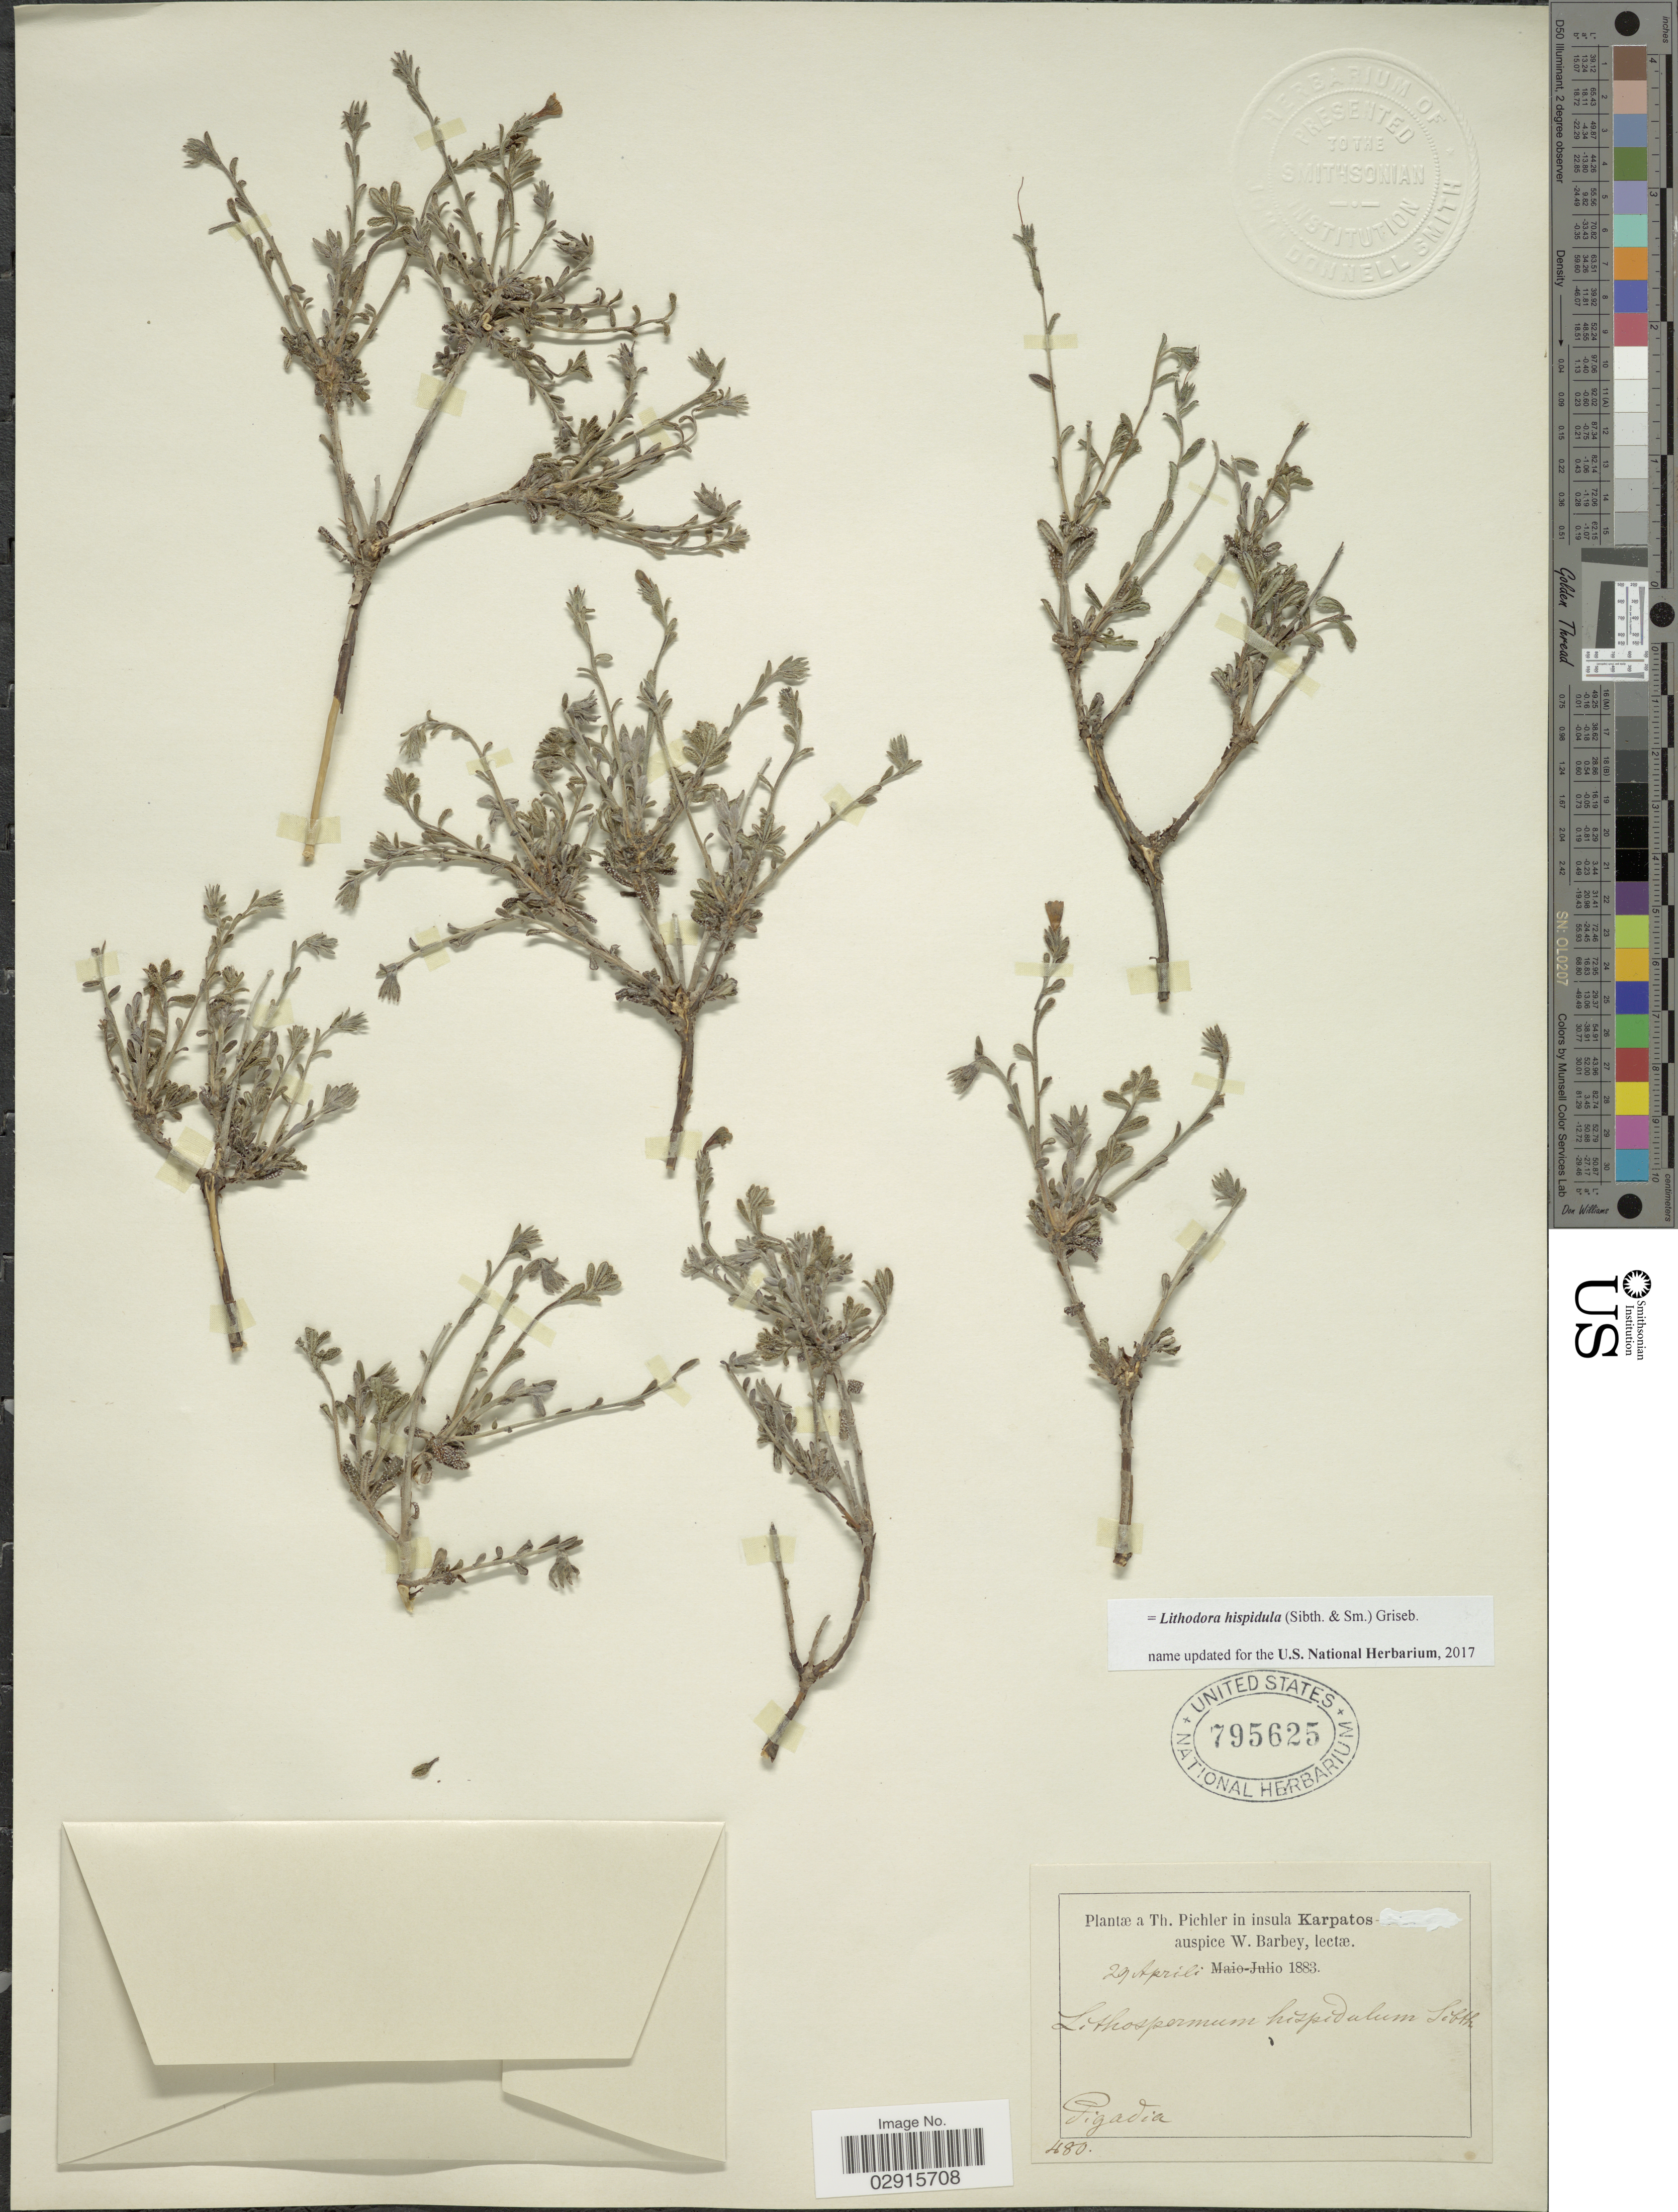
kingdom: Plantae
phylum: Tracheophyta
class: Magnoliopsida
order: Boraginales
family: Boraginaceae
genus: Lithodora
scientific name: Lithodora hispidula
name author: (Sm.) Griseb.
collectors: T. Pichler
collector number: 480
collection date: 1883-04-29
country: Greece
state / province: South Aegean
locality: In insula Karpatos. Pigadia.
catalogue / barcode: US 795625